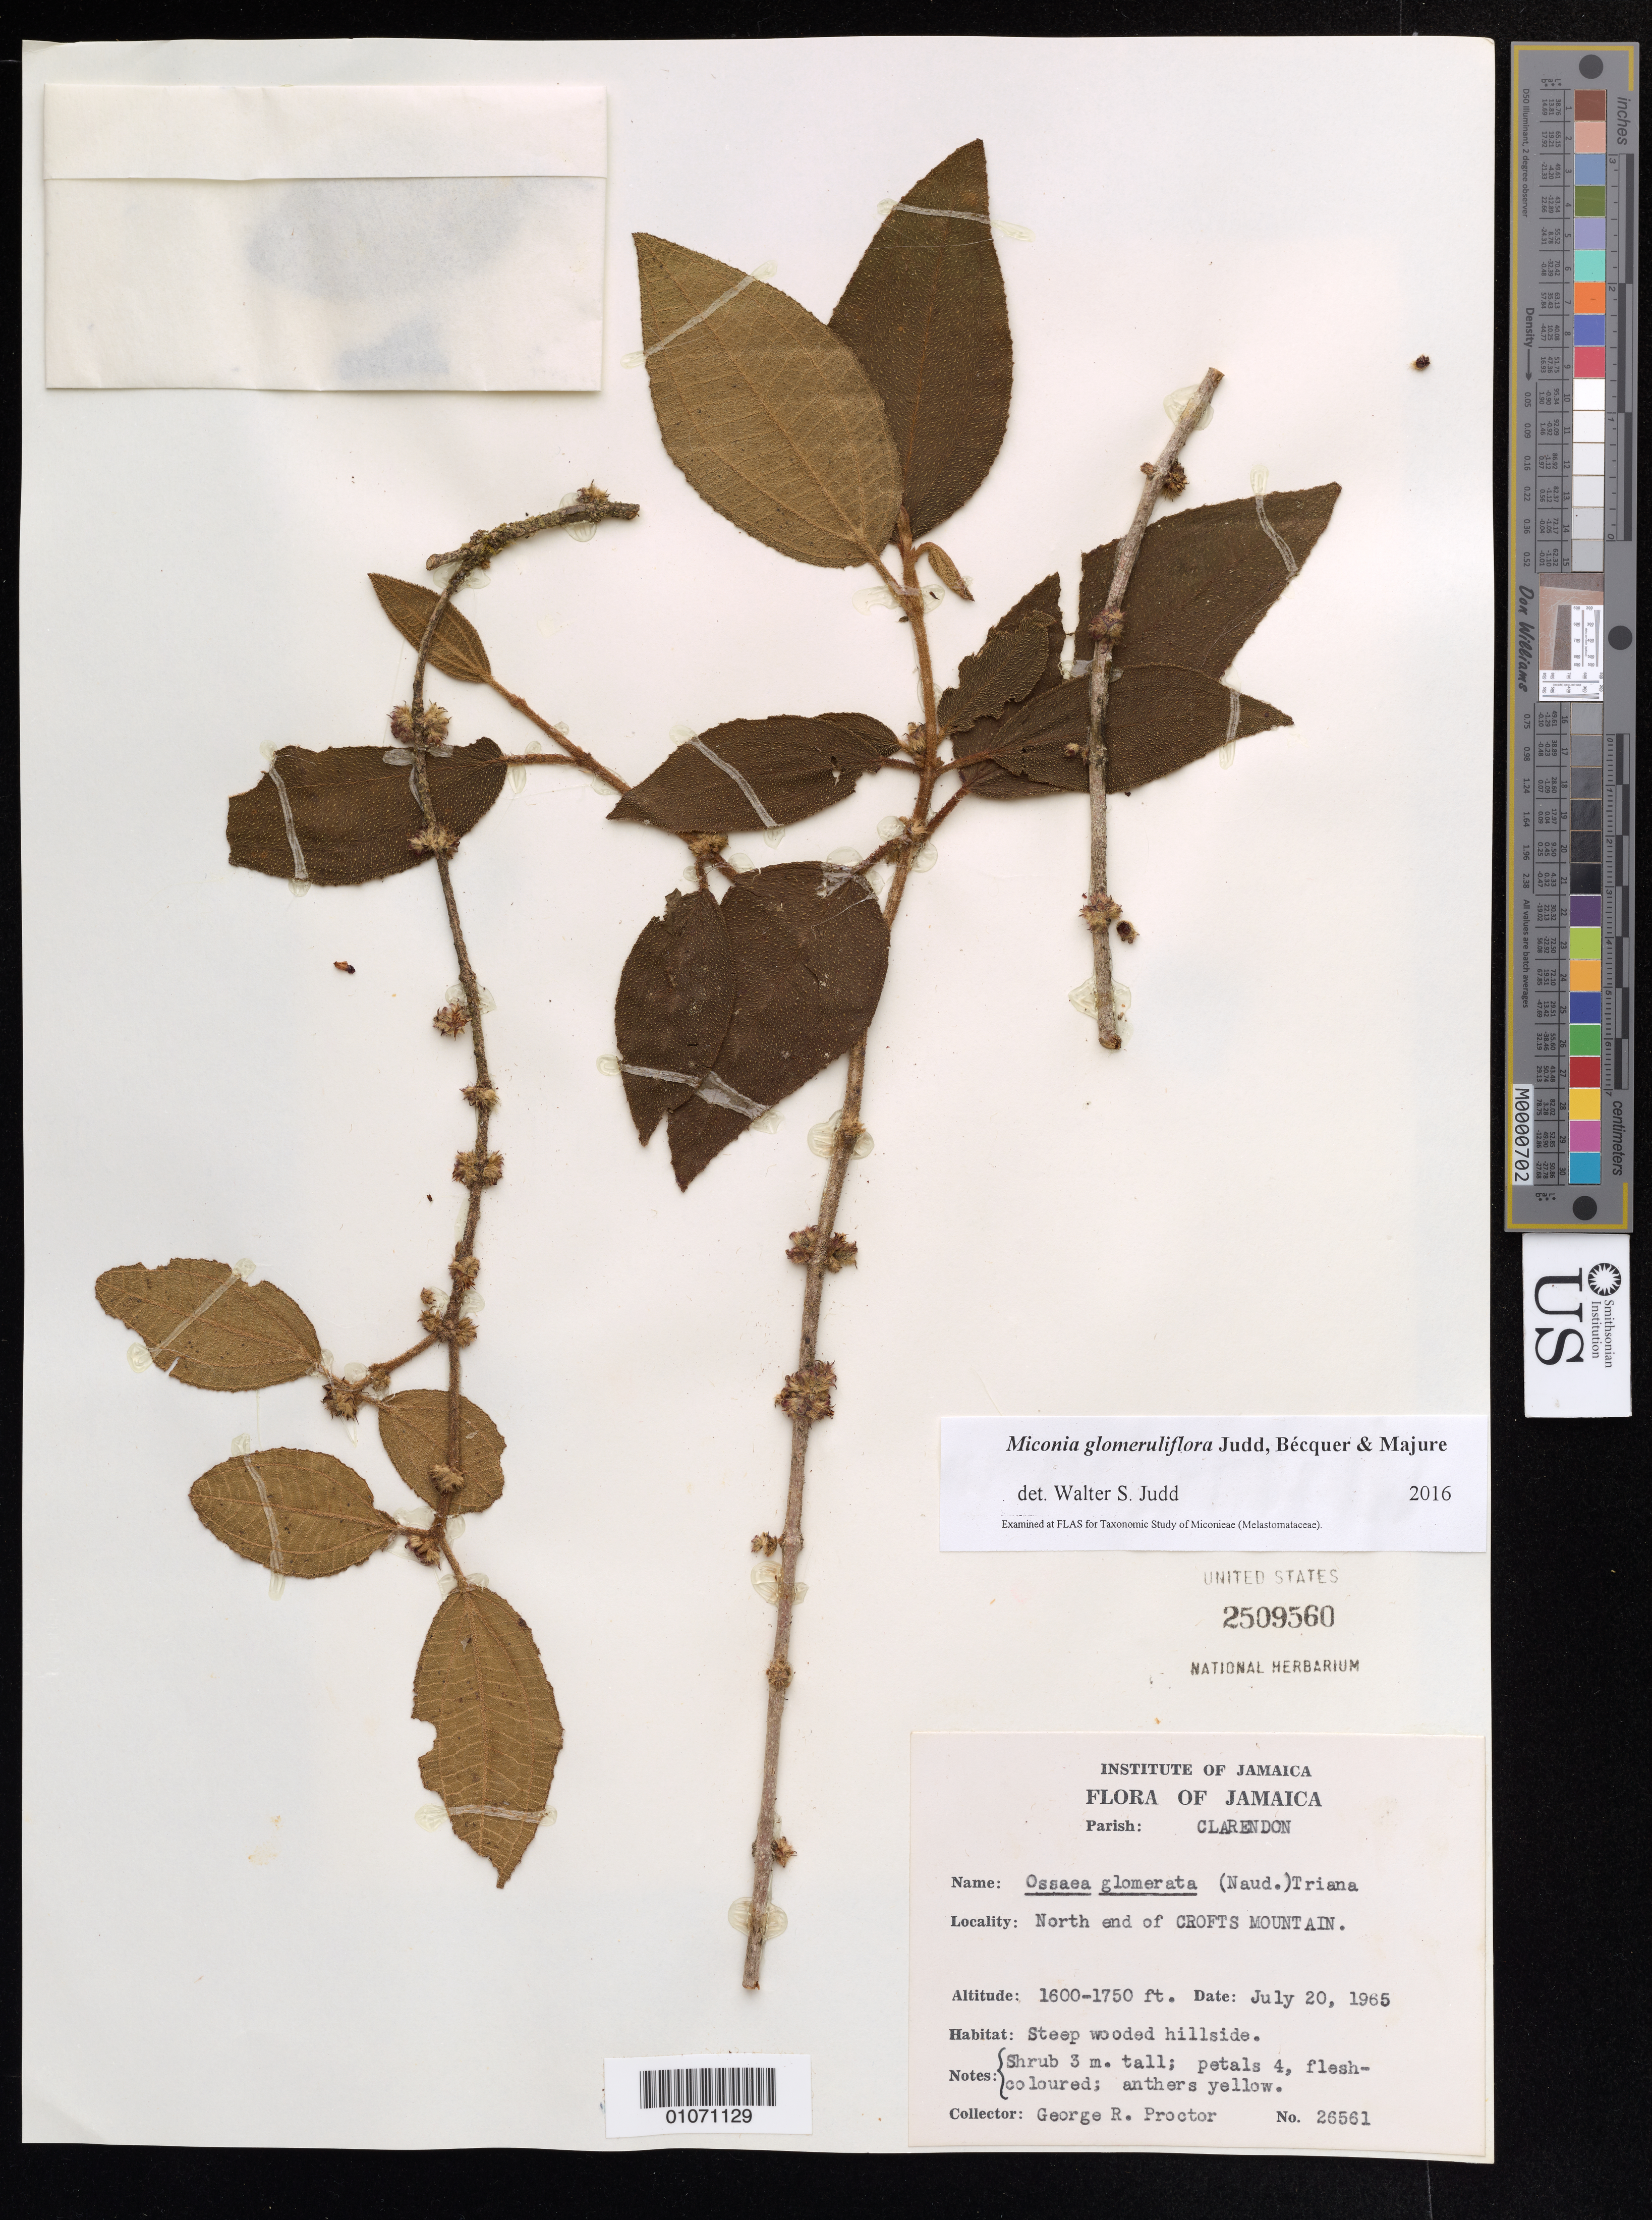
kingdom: Plantae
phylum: Tracheophyta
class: Magnoliopsida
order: Myrtales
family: Melastomataceae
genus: Miconia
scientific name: Miconia glomeruliflora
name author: Judd et al.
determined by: Judd, Walter S.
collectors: G. R. Proctor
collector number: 26561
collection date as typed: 20 Jul 1965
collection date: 1965-07-20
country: Jamaica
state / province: Clarendon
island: Jamaica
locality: Crofts Mountain, N end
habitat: Steep wooded hillside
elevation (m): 488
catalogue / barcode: US 2509560